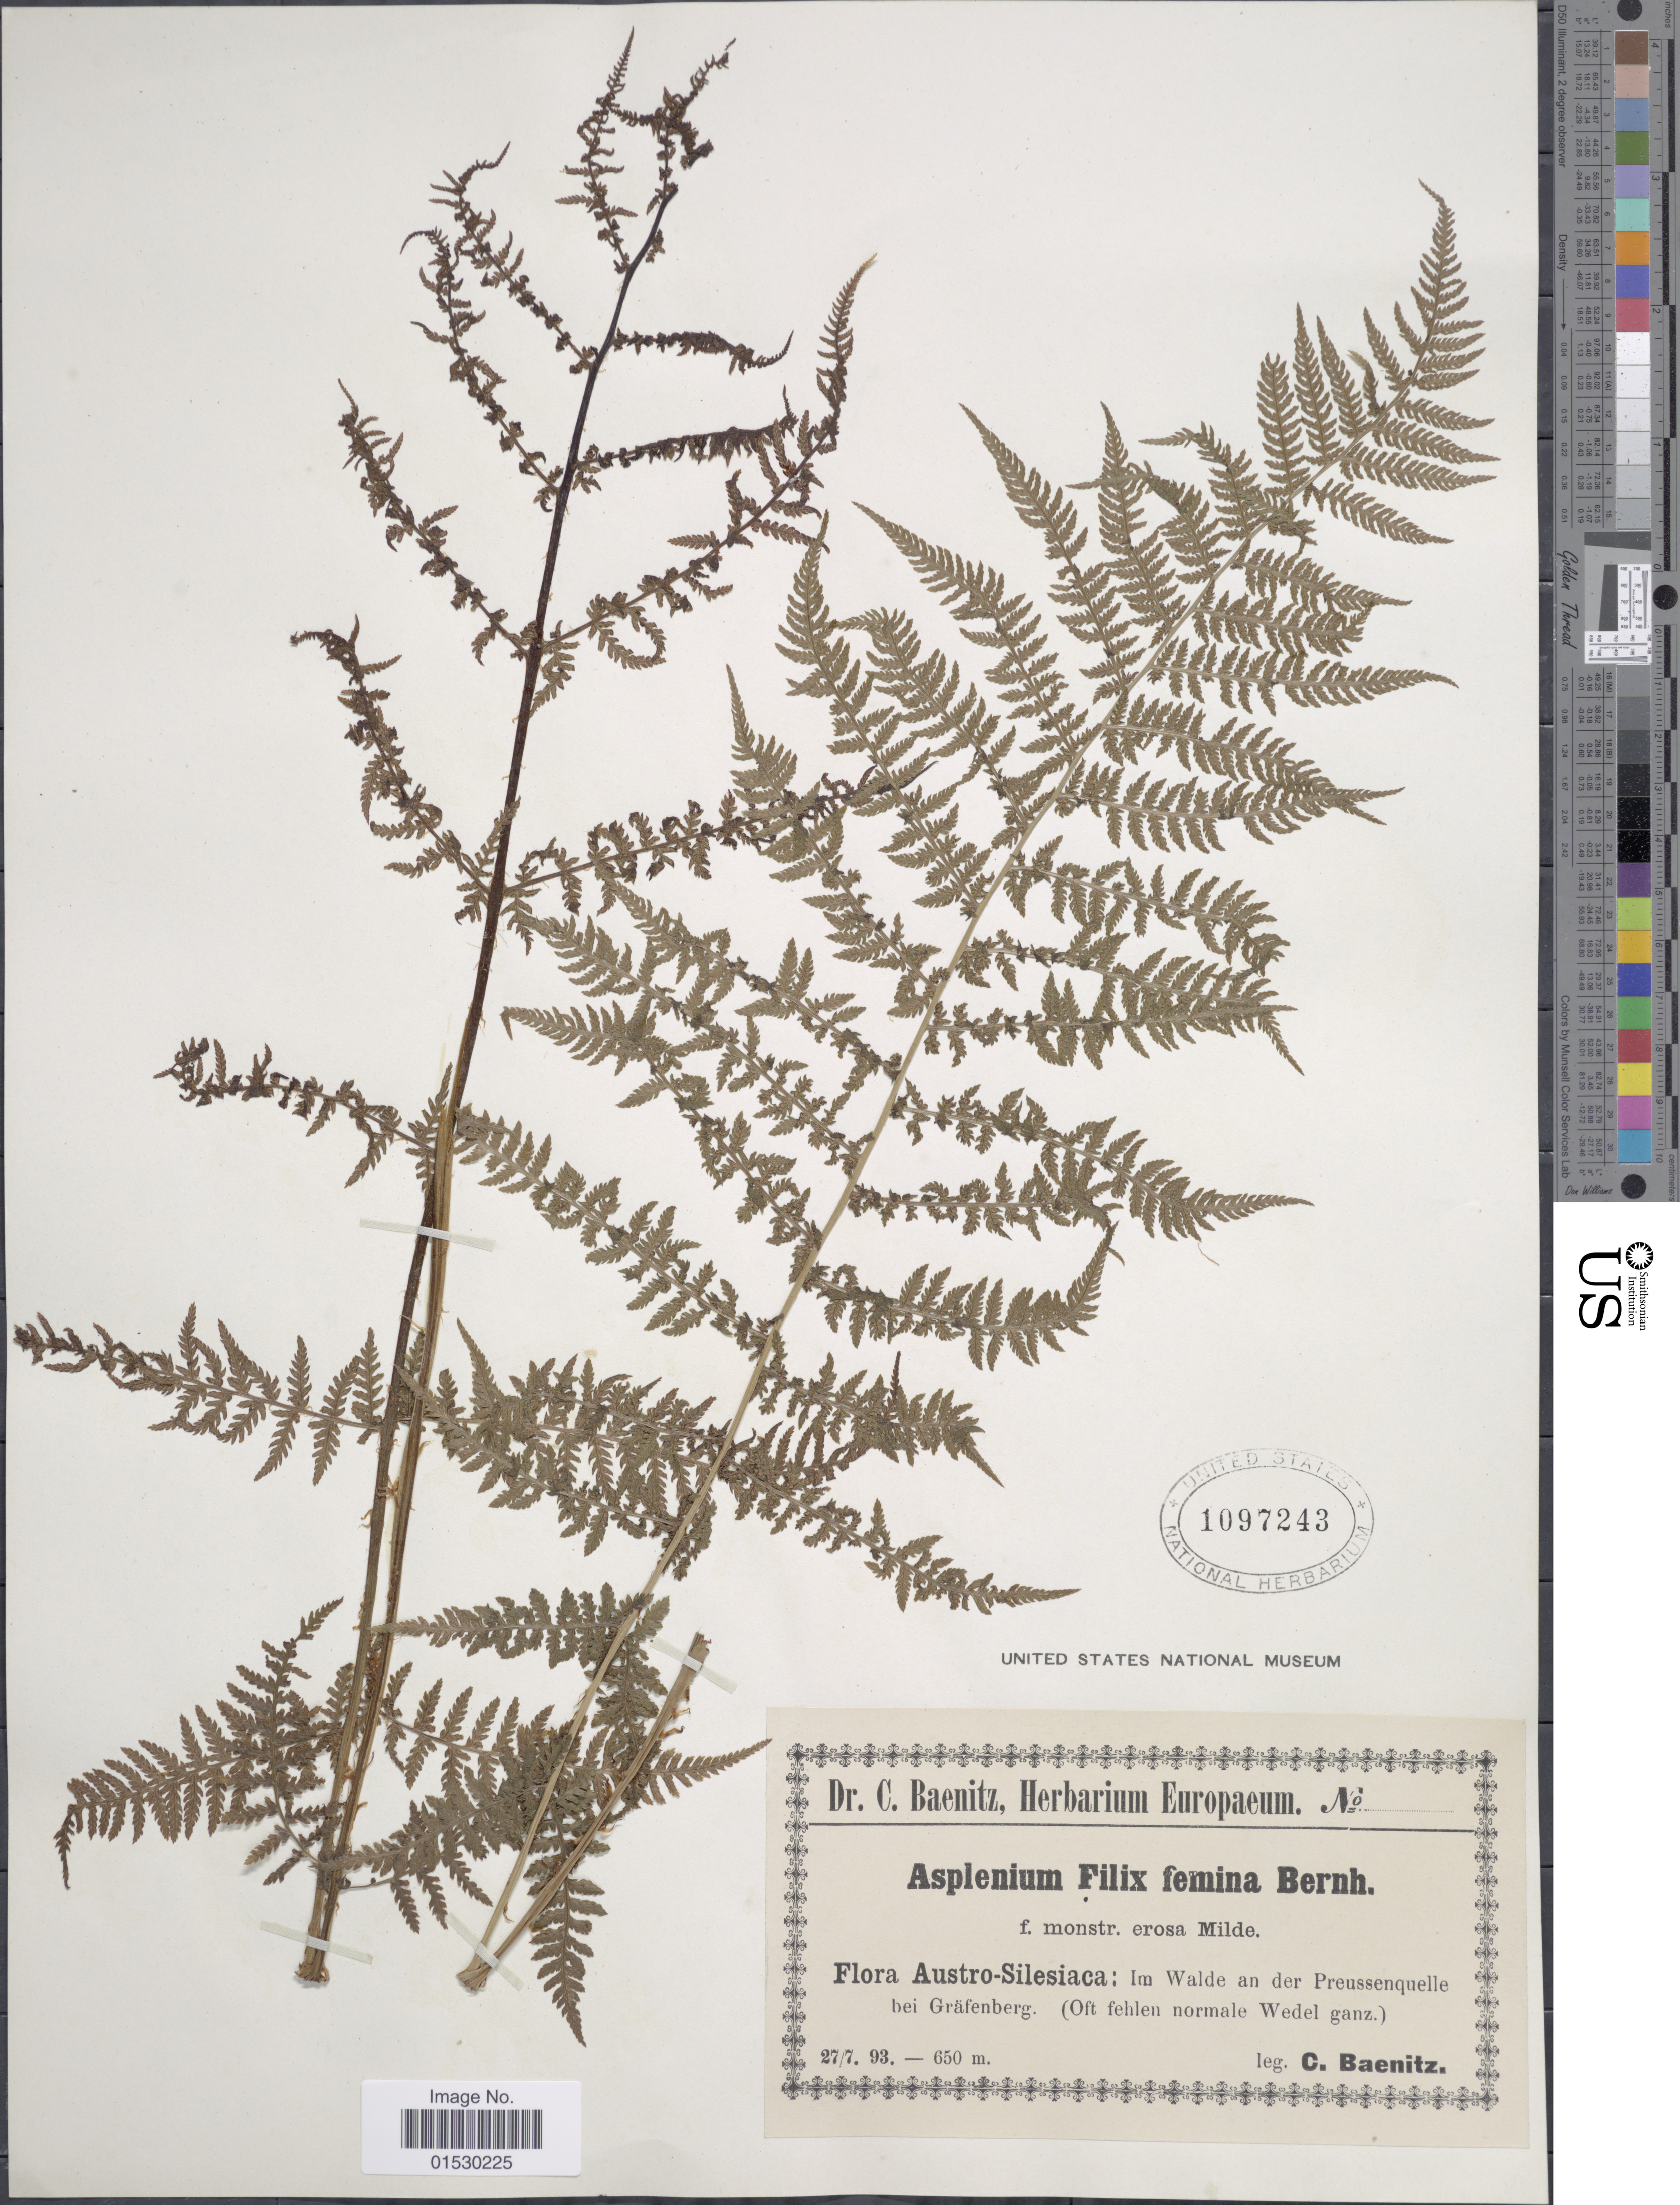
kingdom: Plantae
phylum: Tracheophyta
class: Polypodiopsida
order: Polypodiales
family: Athyriaceae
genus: Athyrium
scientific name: Athyrium filix-femina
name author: (L.) Roth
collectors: C. G. Baenitz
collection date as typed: Transcribed d/m/y: 27/7/93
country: Czechia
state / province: Olomouc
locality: Austro - Silesiaca: Im Walde an der Preussenquelle bei Grafenberg (Oft fehlen normale Wedel ganz)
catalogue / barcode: US 1097243